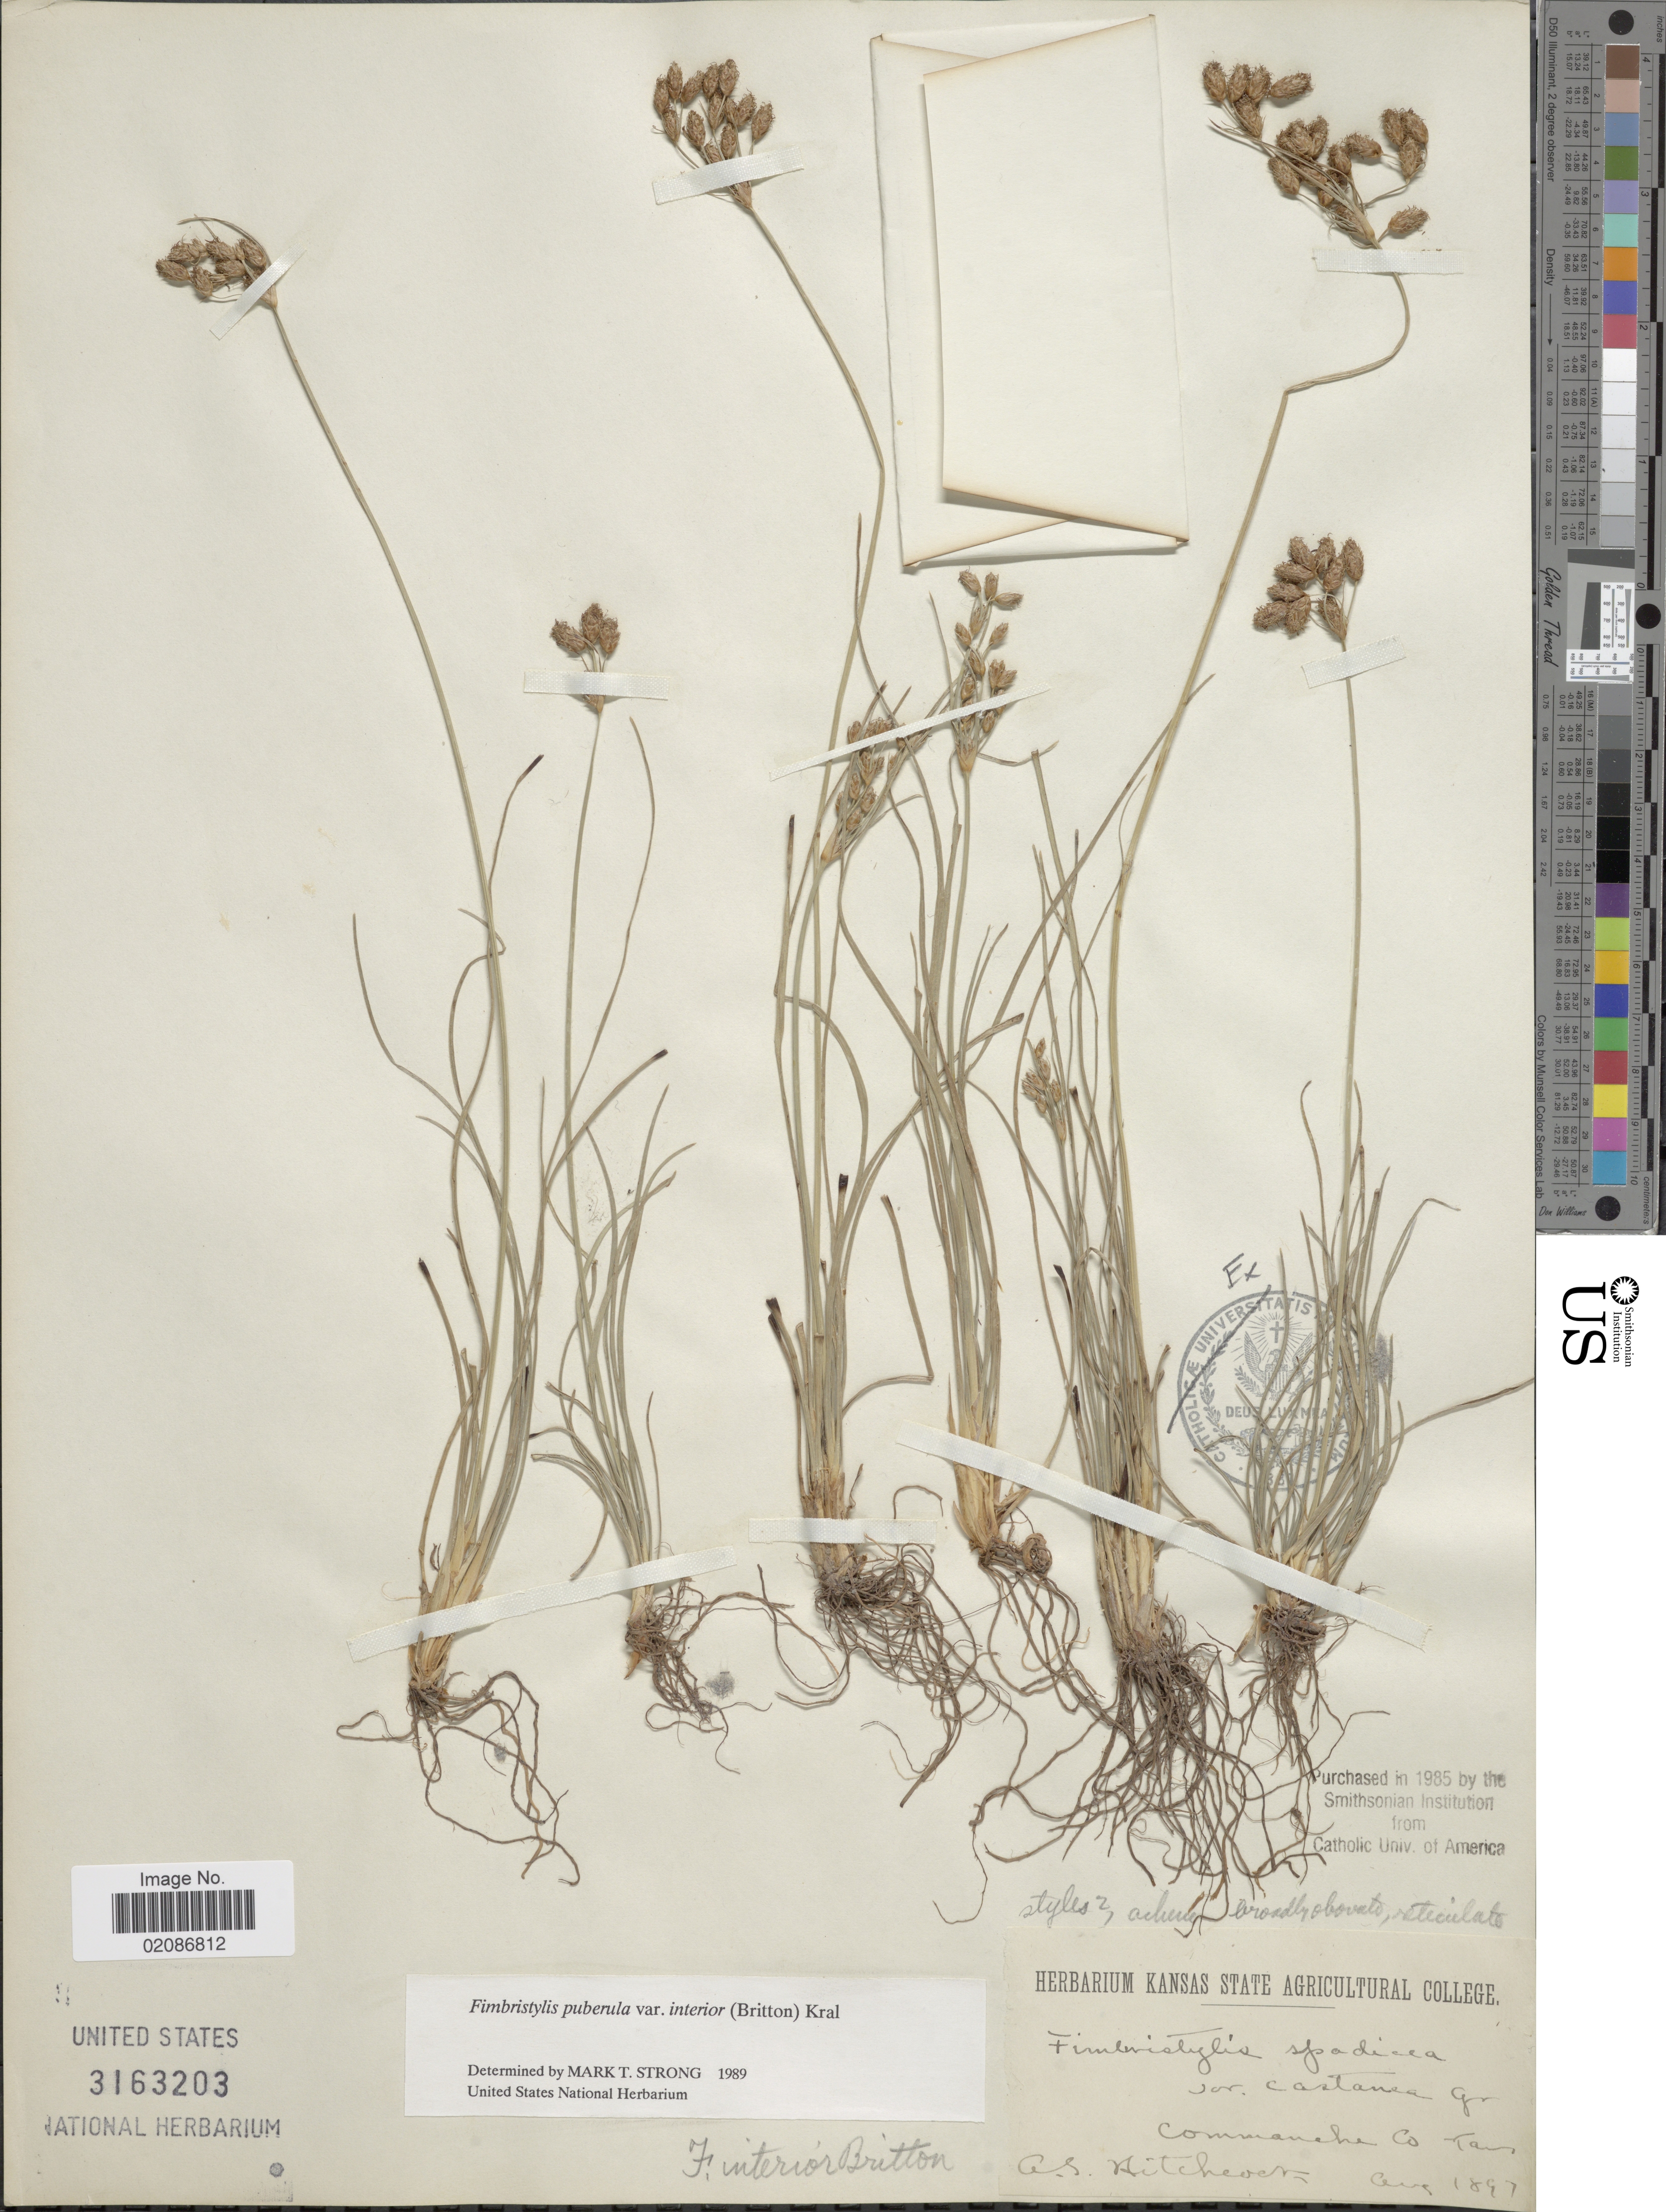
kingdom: Plantae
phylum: Tracheophyta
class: Liliopsida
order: Poales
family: Cyperaceae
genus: Fimbristylis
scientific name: Fimbristylis puberula var. interior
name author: (Britton) Kral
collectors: A. S. Hitchcock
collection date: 1897-08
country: United States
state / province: Kansas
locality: Comanche Co.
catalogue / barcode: US 3163203